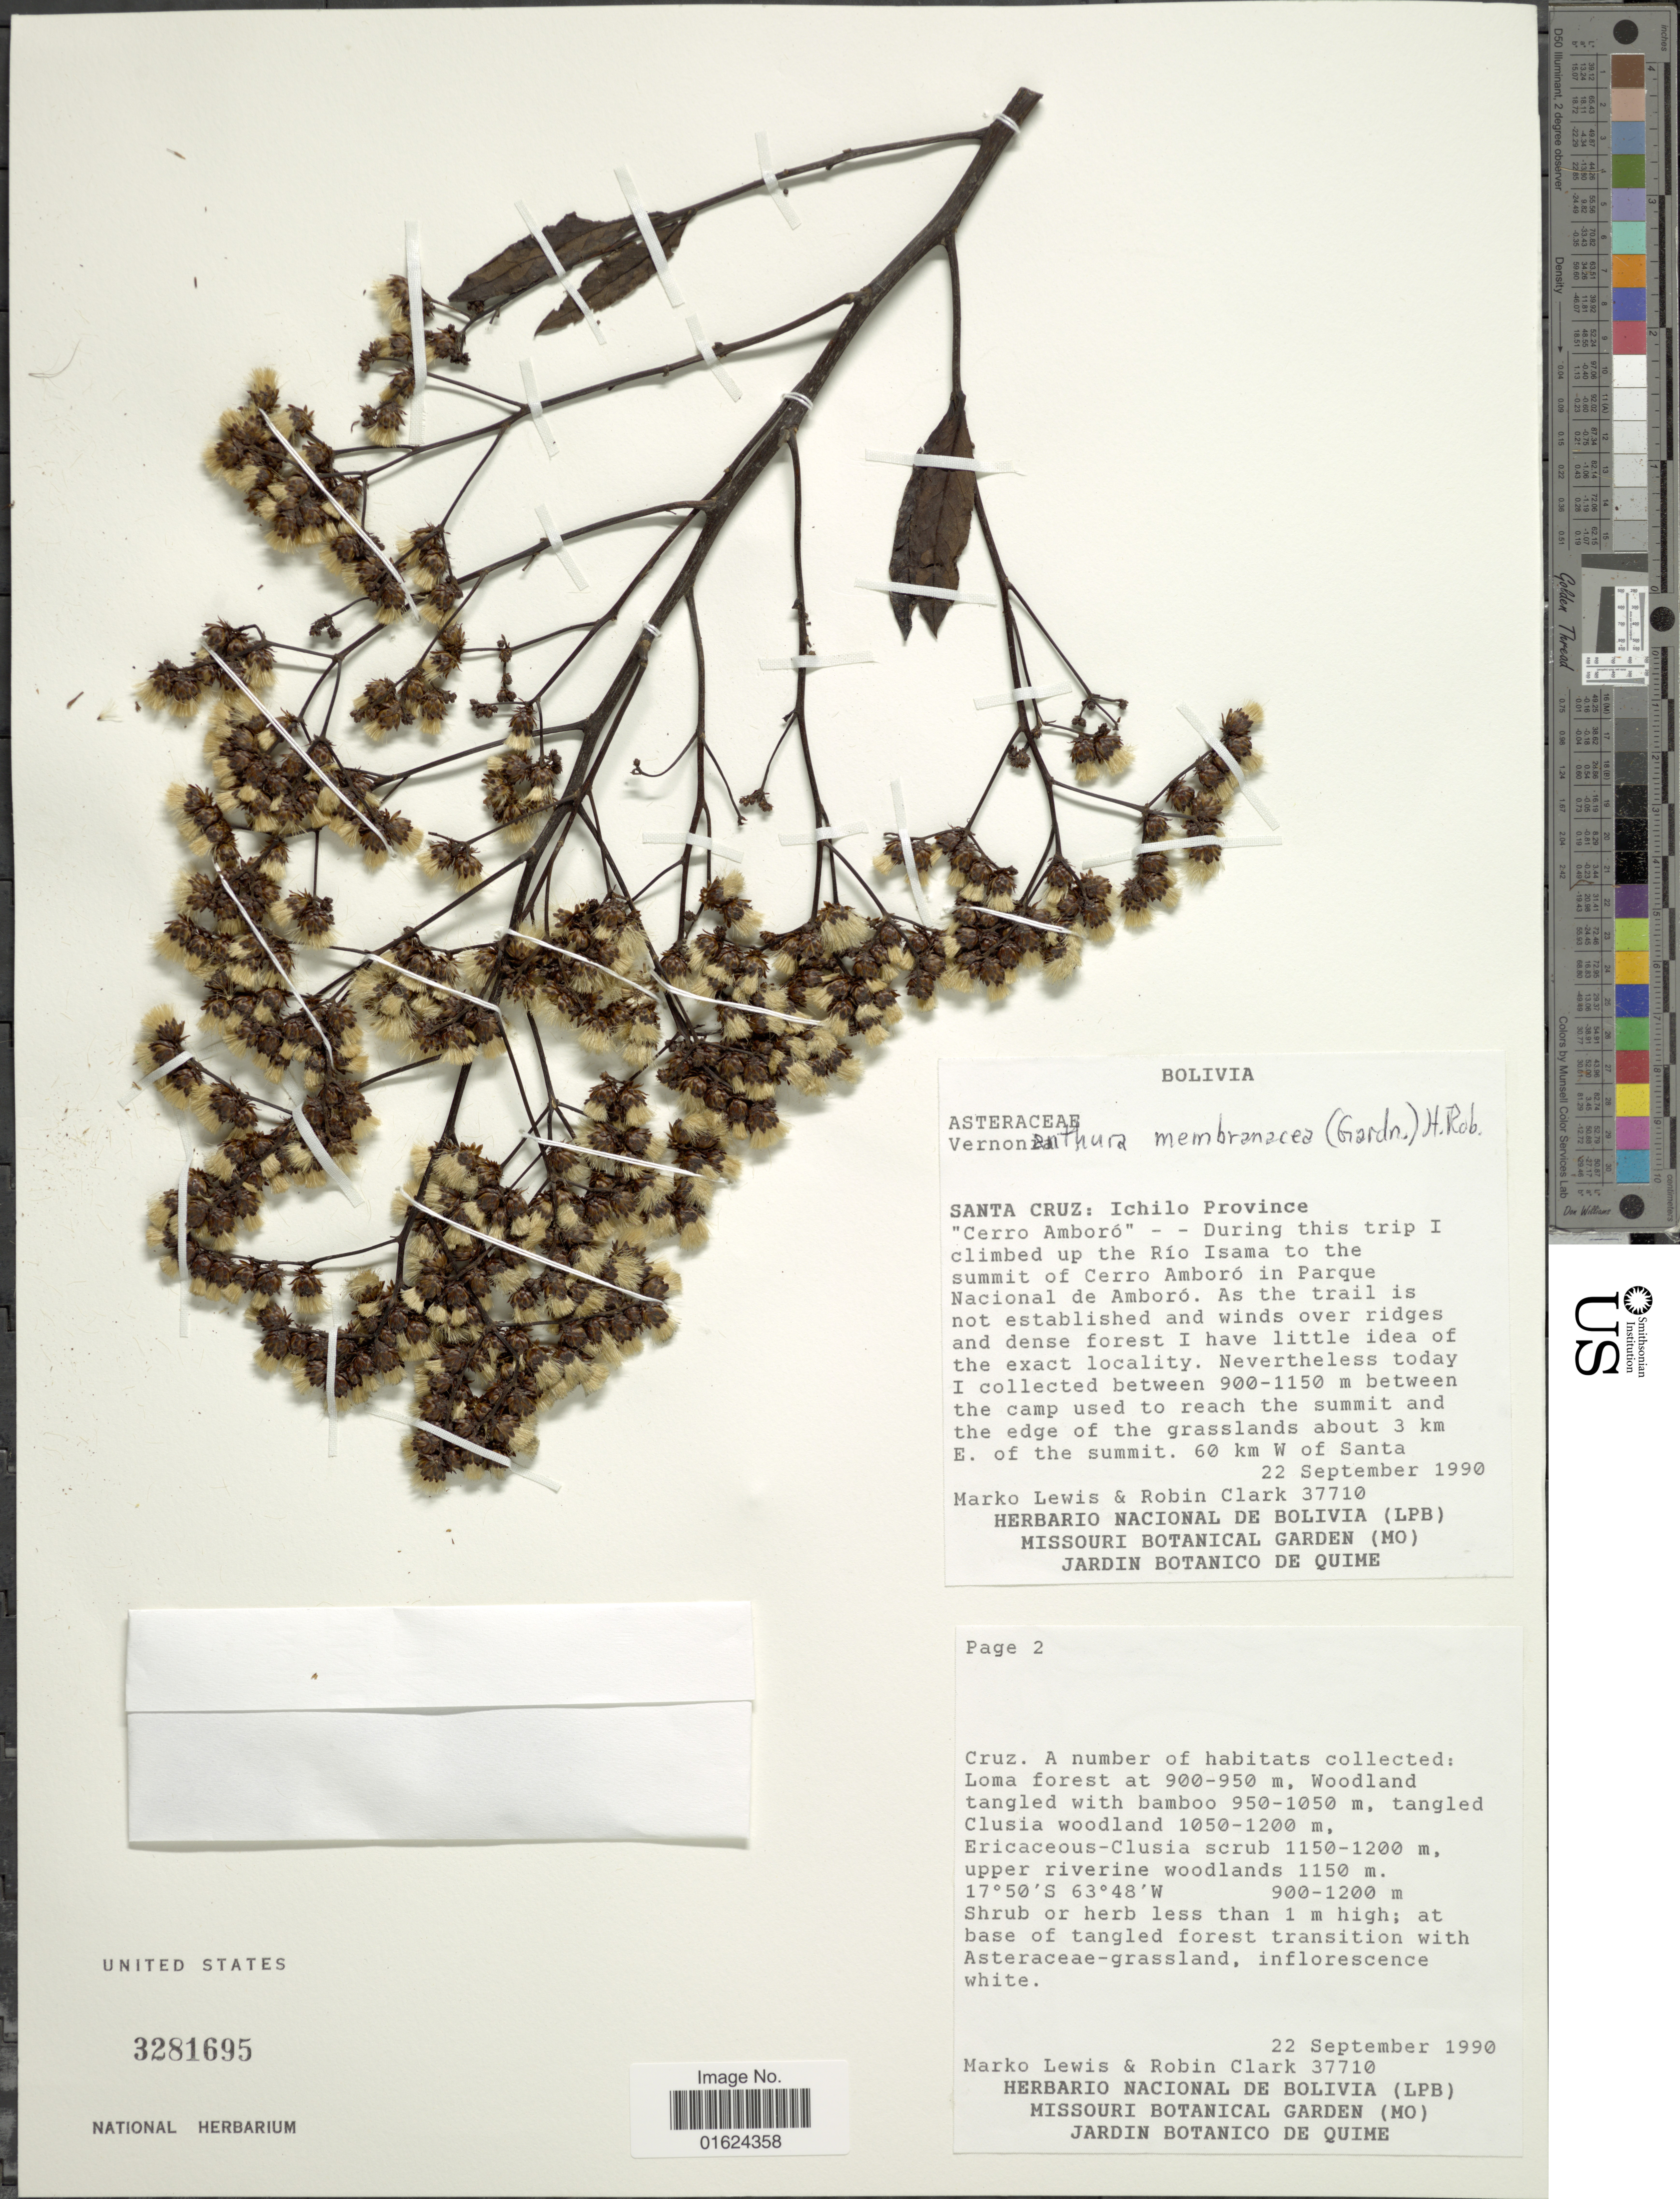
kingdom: Plantae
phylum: Tracheophyta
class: Magnoliopsida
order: Asterales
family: Asteraceae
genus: Vernonanthura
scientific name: Vernonanthura membranacea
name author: (Gardner) H. Rob.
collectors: M. A. Lewis & R. Clark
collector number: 37710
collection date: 1990-09-22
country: Bolivia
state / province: Santa Cruz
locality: Santa Cruz: Ichilo Province. "Cerro Amboro" , The summit and the summit and the edge of the grasslands about 3 km E. of the summit, 60 km W of Santa.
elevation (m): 900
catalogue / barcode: US 3281695